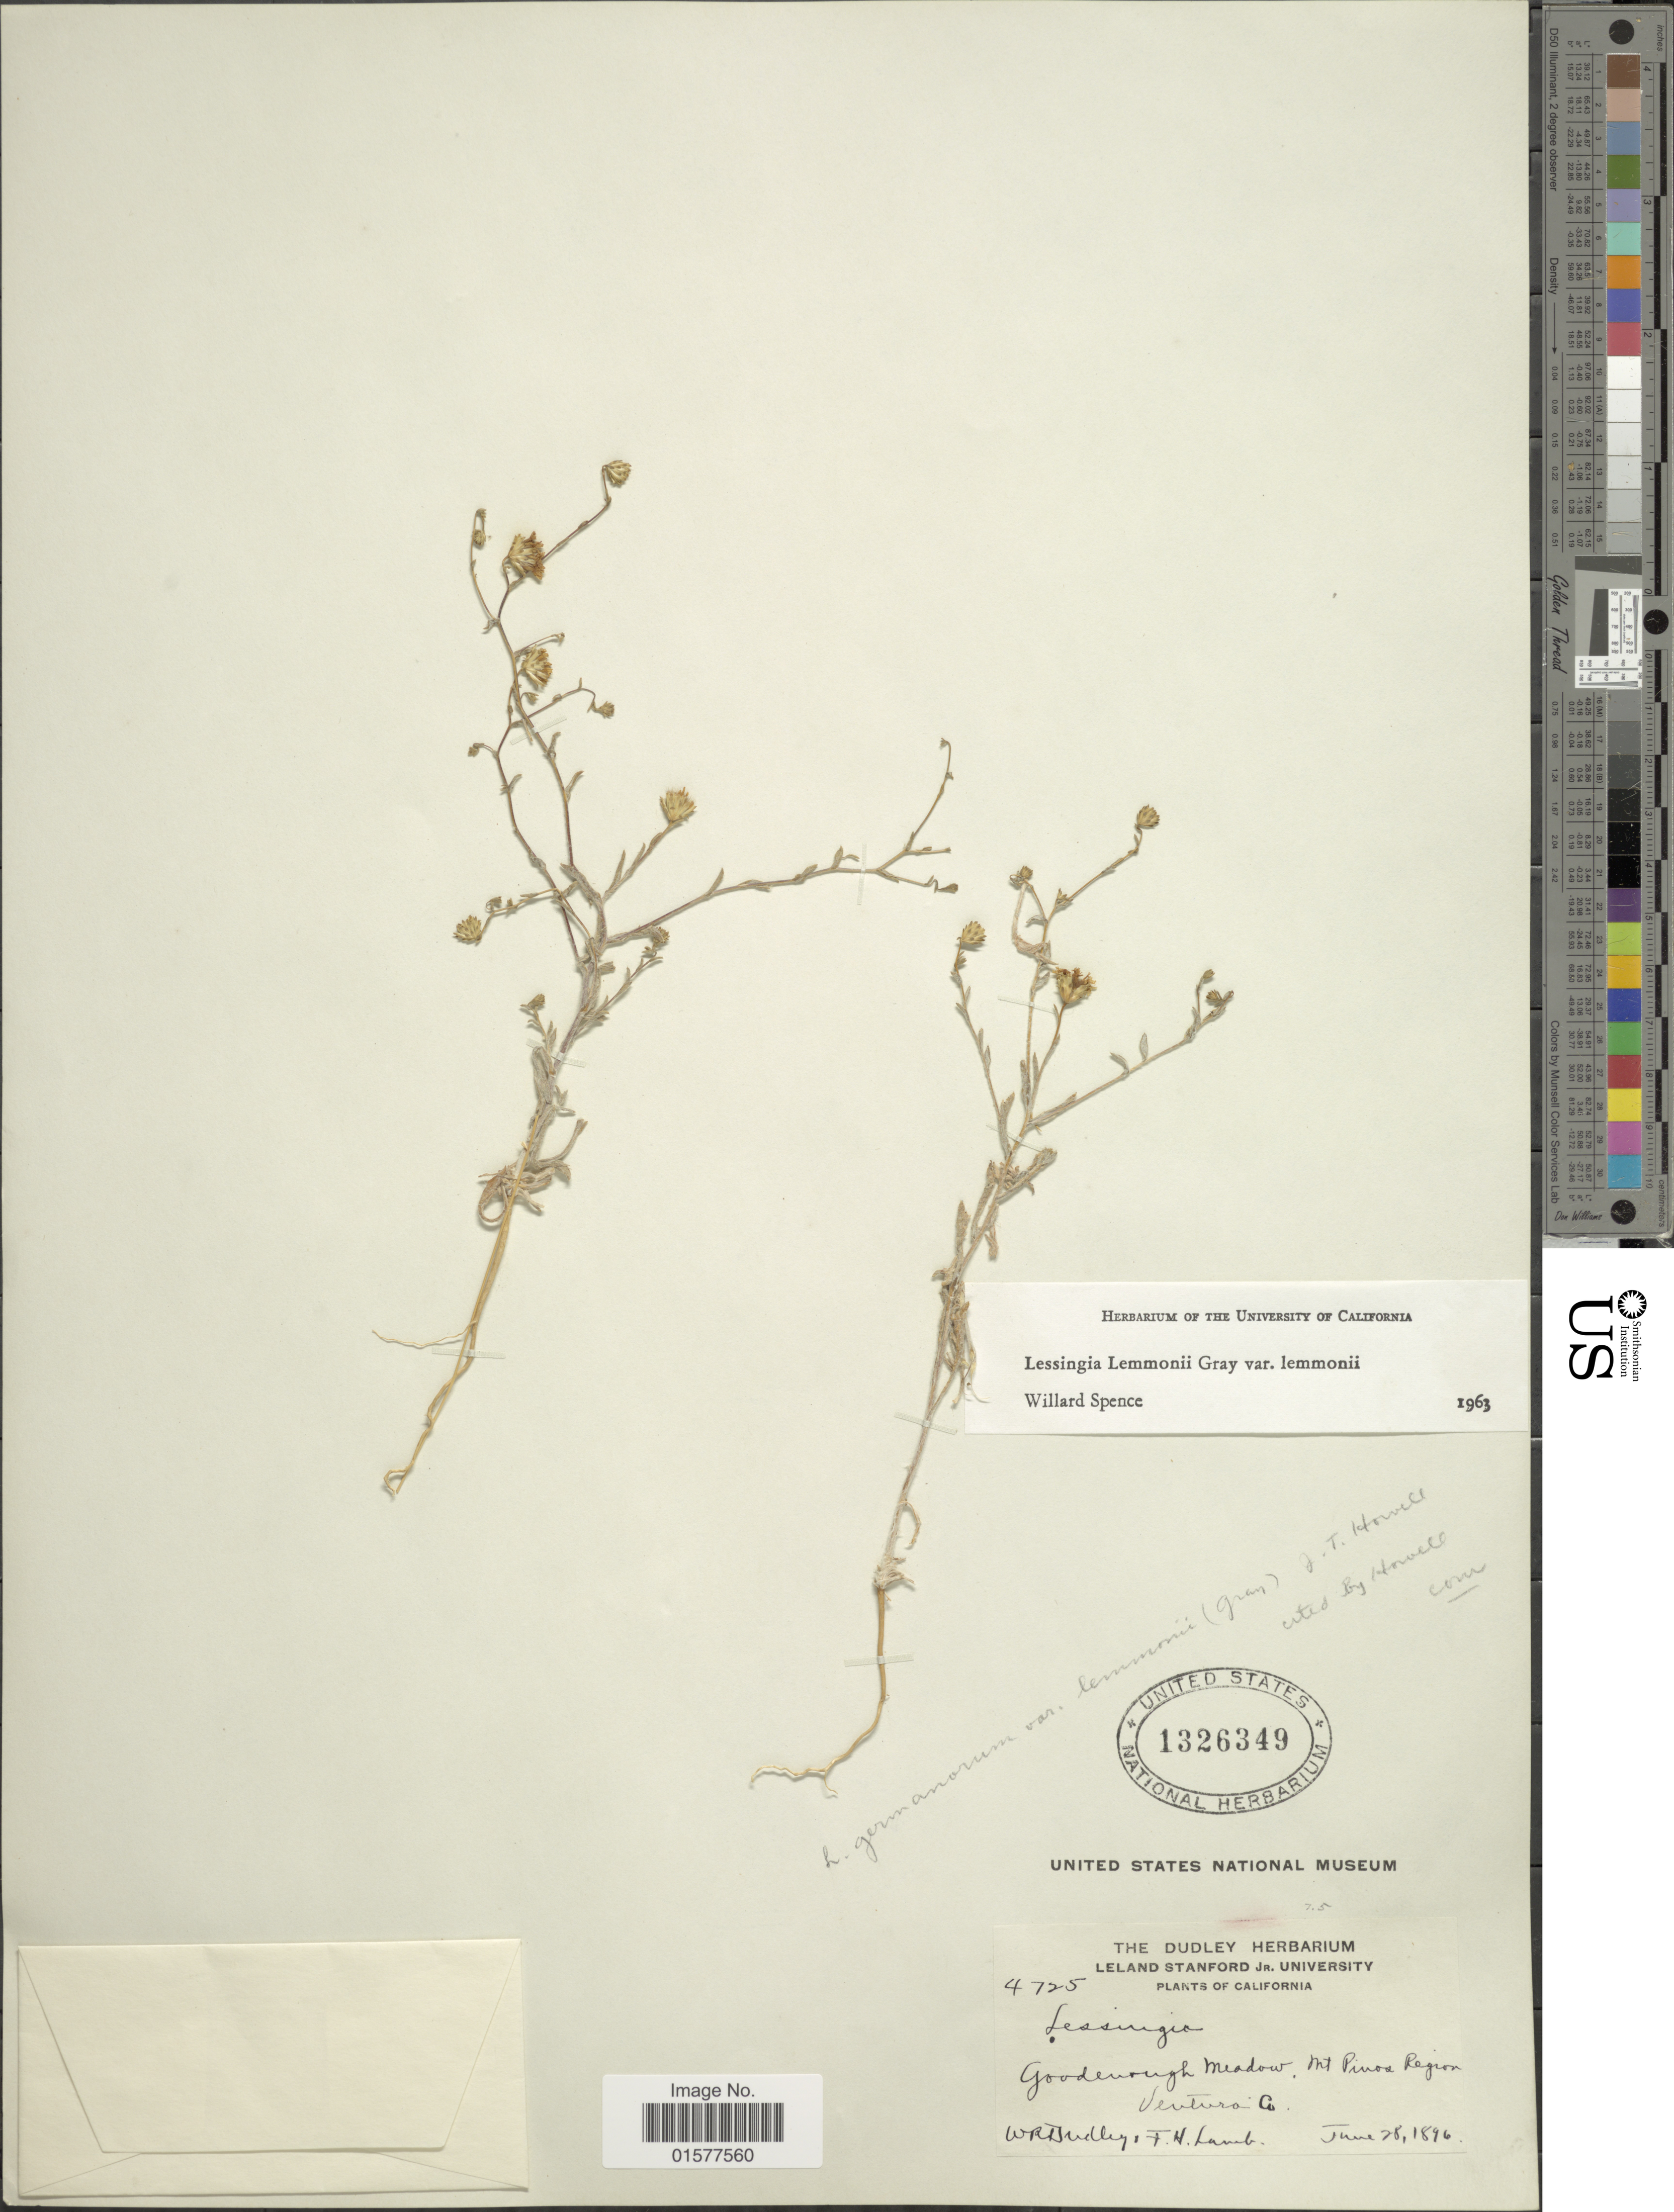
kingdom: Plantae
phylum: Tracheophyta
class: Magnoliopsida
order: Asterales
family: Asteraceae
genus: Lessingia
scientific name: Lessingia lemmonii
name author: A. Gray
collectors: W. Dudley & F. H. Lamb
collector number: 4725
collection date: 1896-06-28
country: United States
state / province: California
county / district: Ventura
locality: Goodenrugh Meadow, Mt. Pinos Region, Venturo Co.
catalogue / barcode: US 1326349